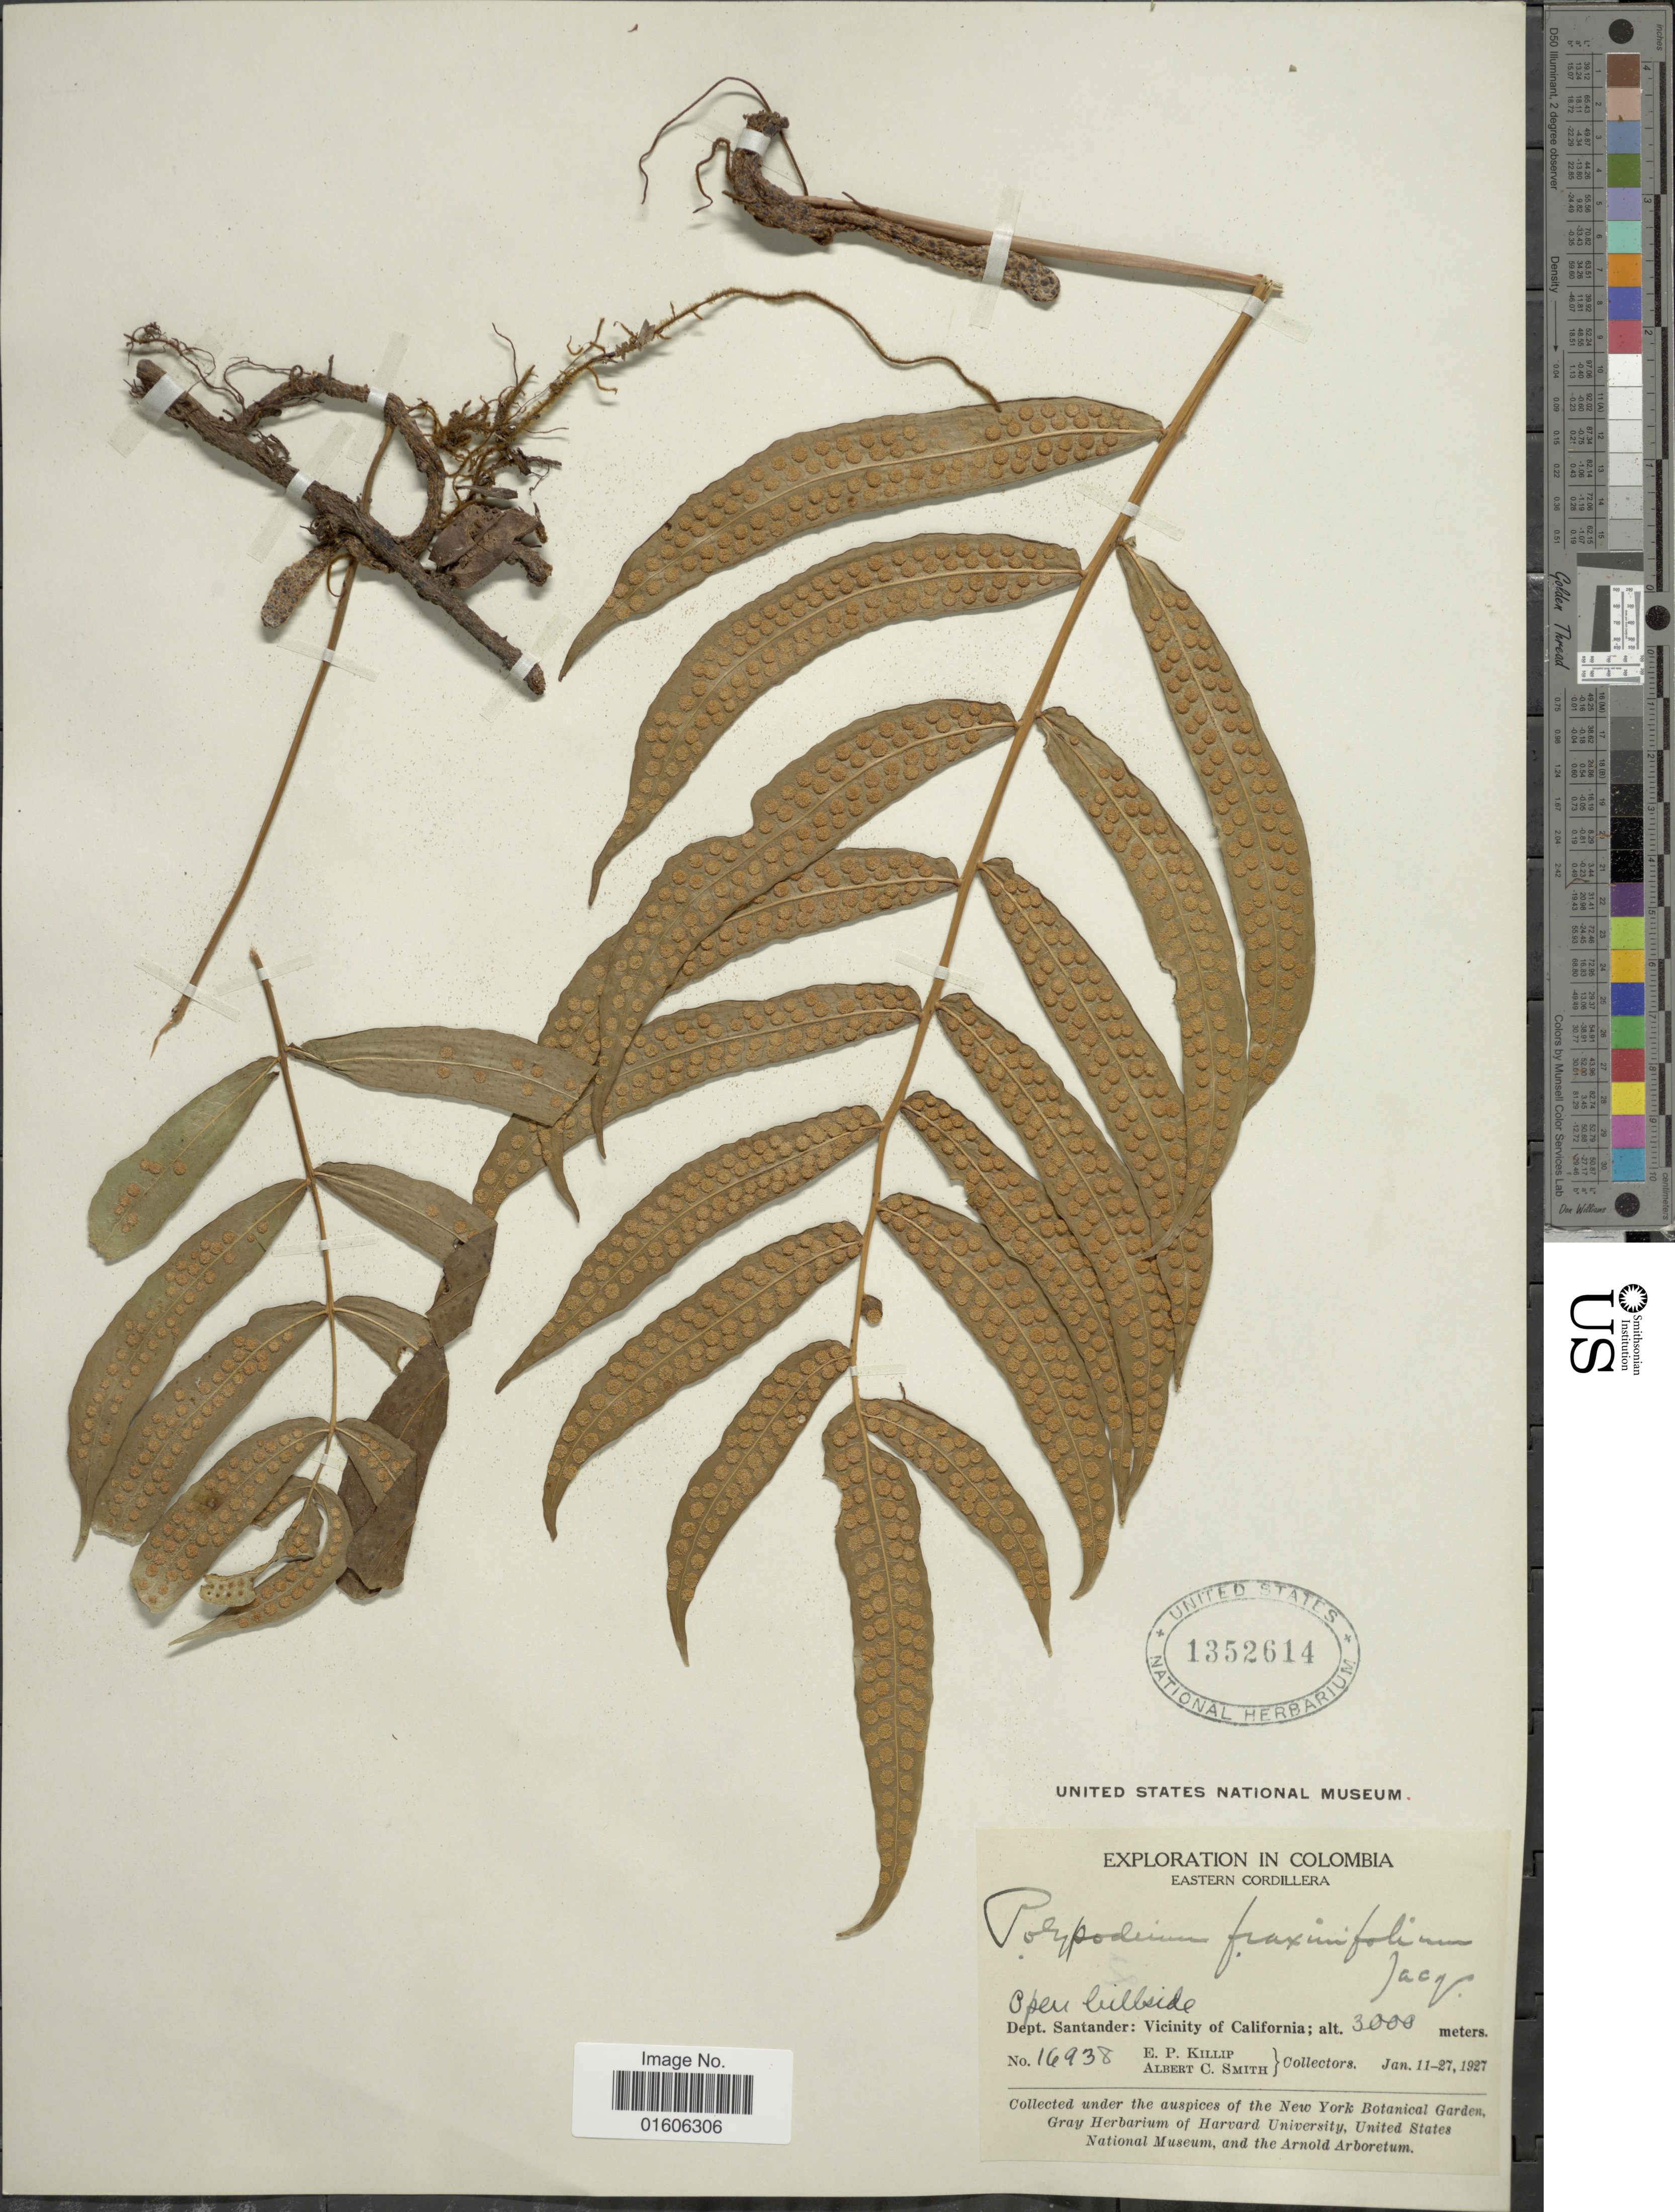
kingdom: Plantae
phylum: Tracheophyta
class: Polypodiopsida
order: Polypodiales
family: Polypodiaceae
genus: Serpocaulon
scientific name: Serpocaulon fraxinifolium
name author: (Jacq.) A.R. Sm.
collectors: E. P. Killip & A. C. Smith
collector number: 16938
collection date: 1927-01-11/1927-01-27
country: Colombia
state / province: Santander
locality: Eastern Cordillera. Dept. Santander: Vicinity of California.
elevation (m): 3000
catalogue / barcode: US 1352614